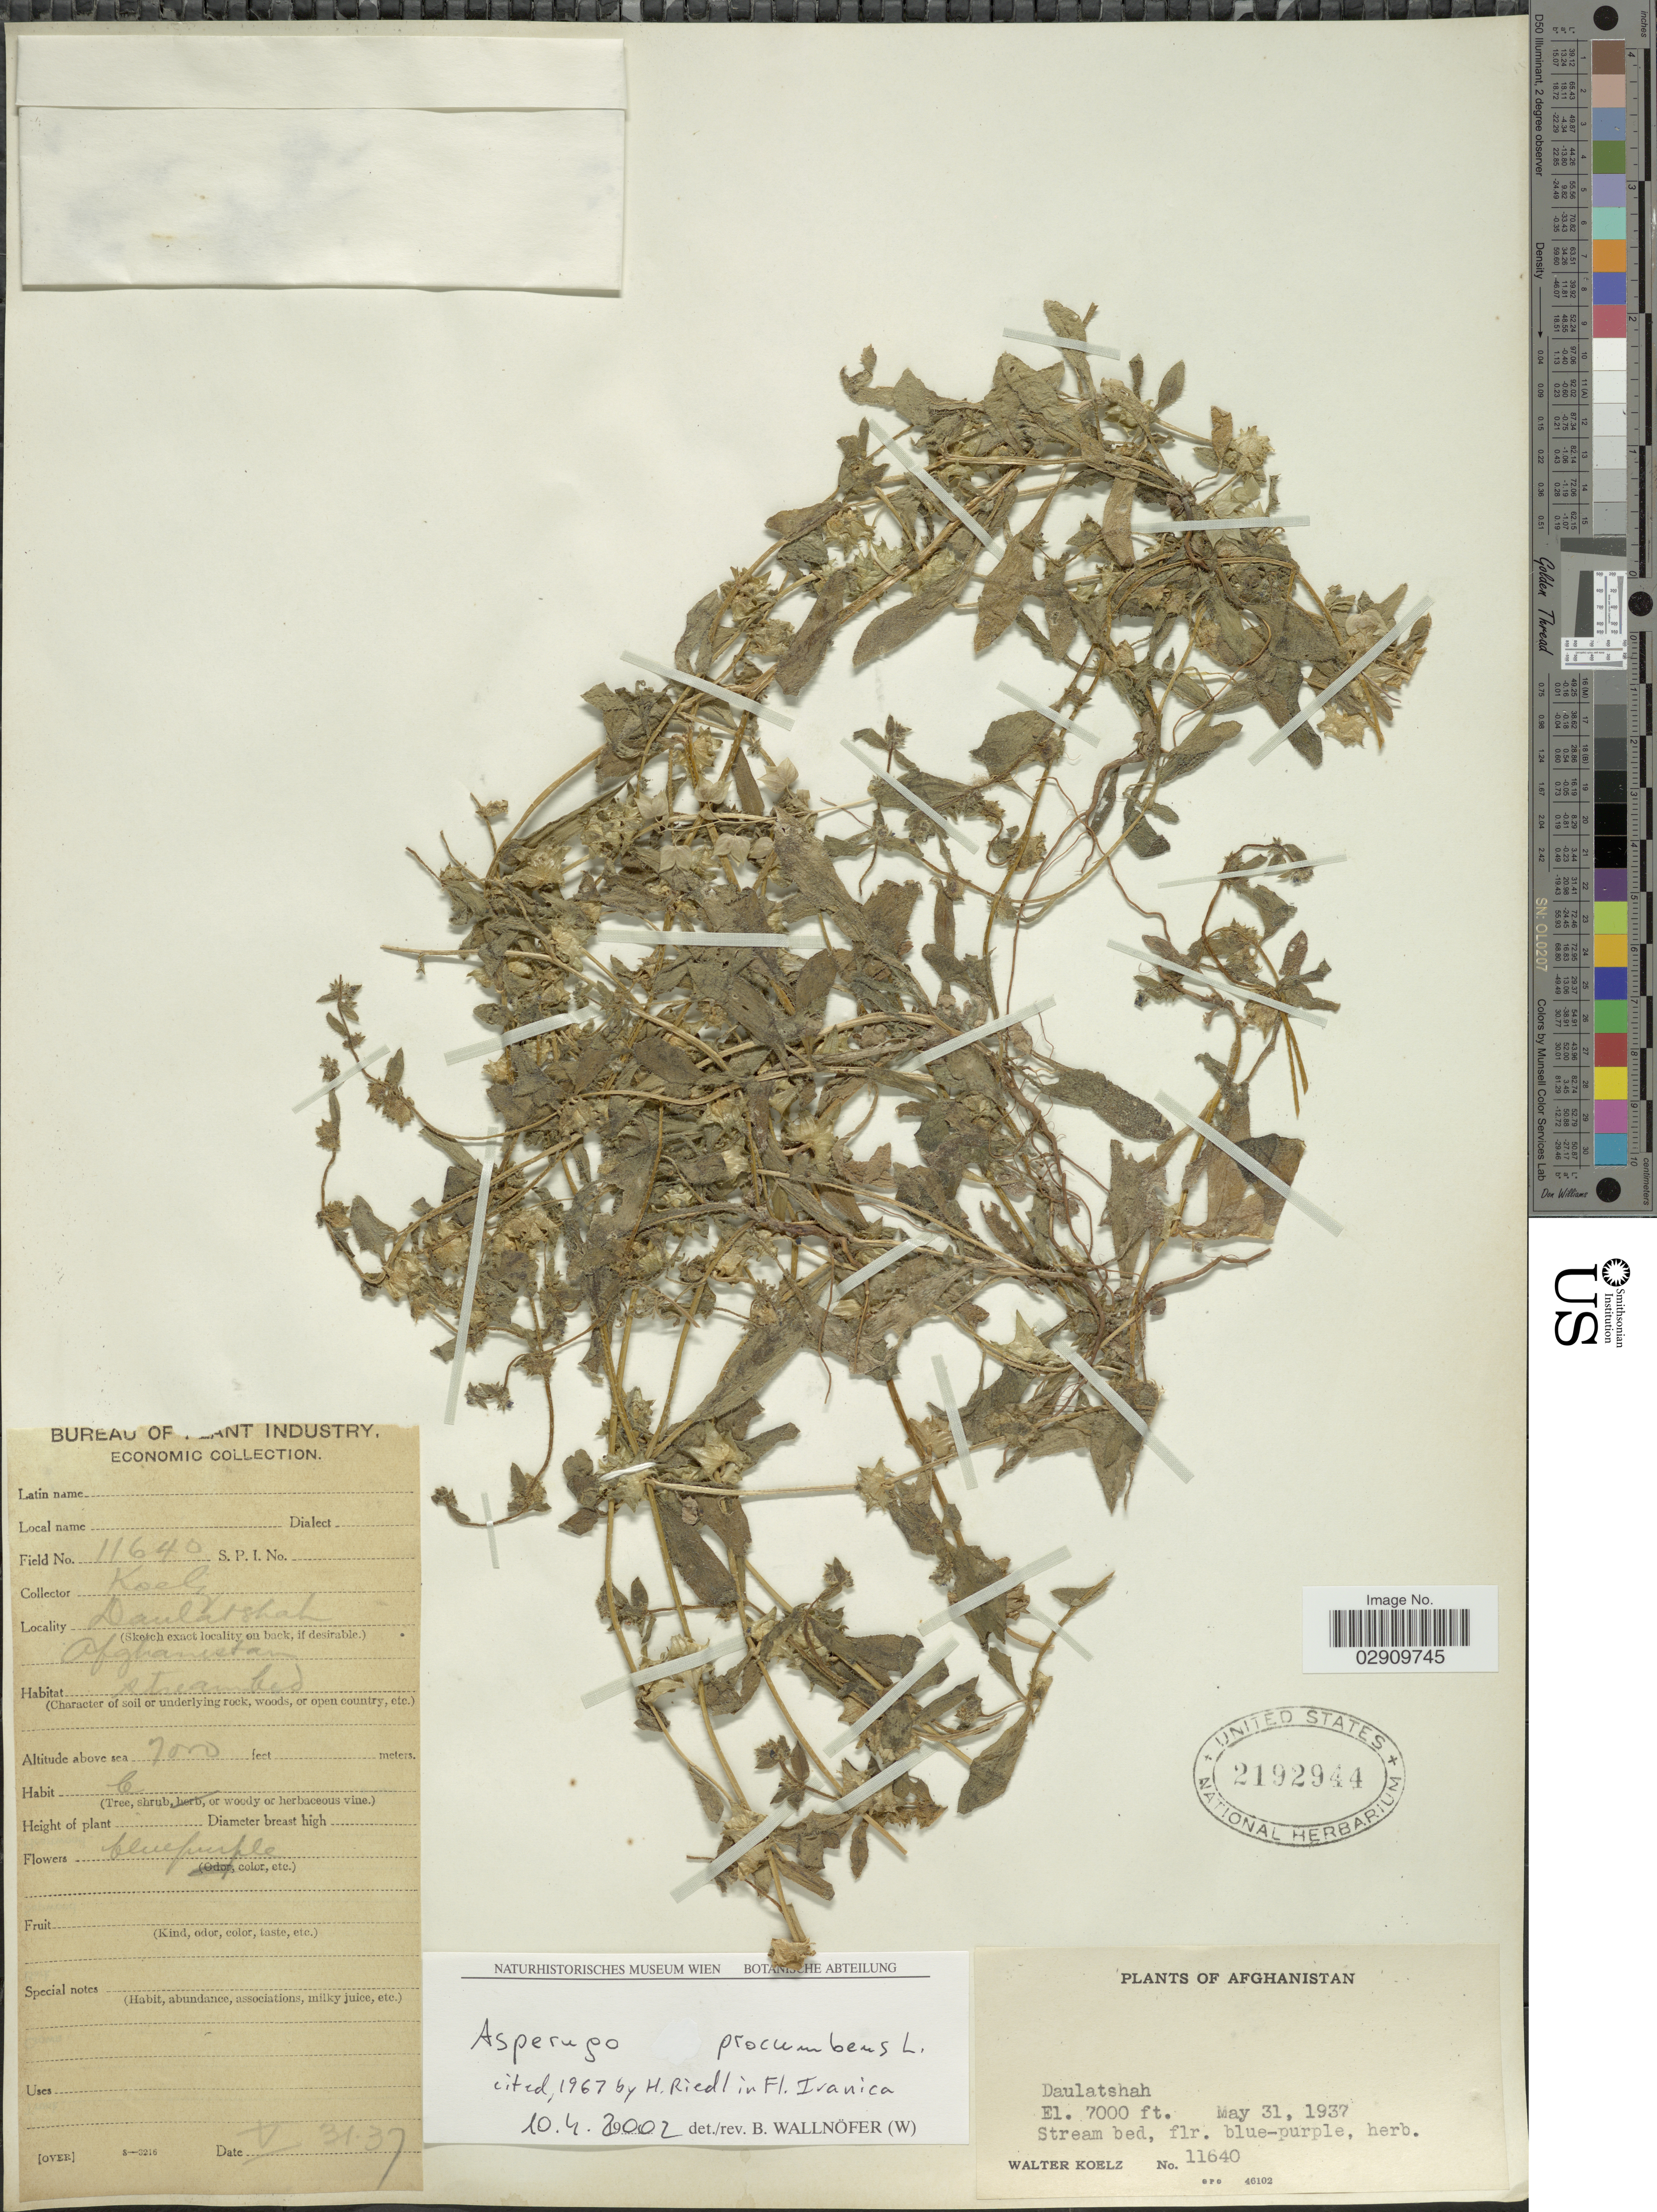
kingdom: Plantae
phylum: Tracheophyta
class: Magnoliopsida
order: Boraginales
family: Boraginaceae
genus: Asperugo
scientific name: Asperugo procumbens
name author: L.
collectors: W. N. Koelz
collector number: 11640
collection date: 1937-05-31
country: Afghanistan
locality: Daulatshah.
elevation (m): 2134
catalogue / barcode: US 2192944